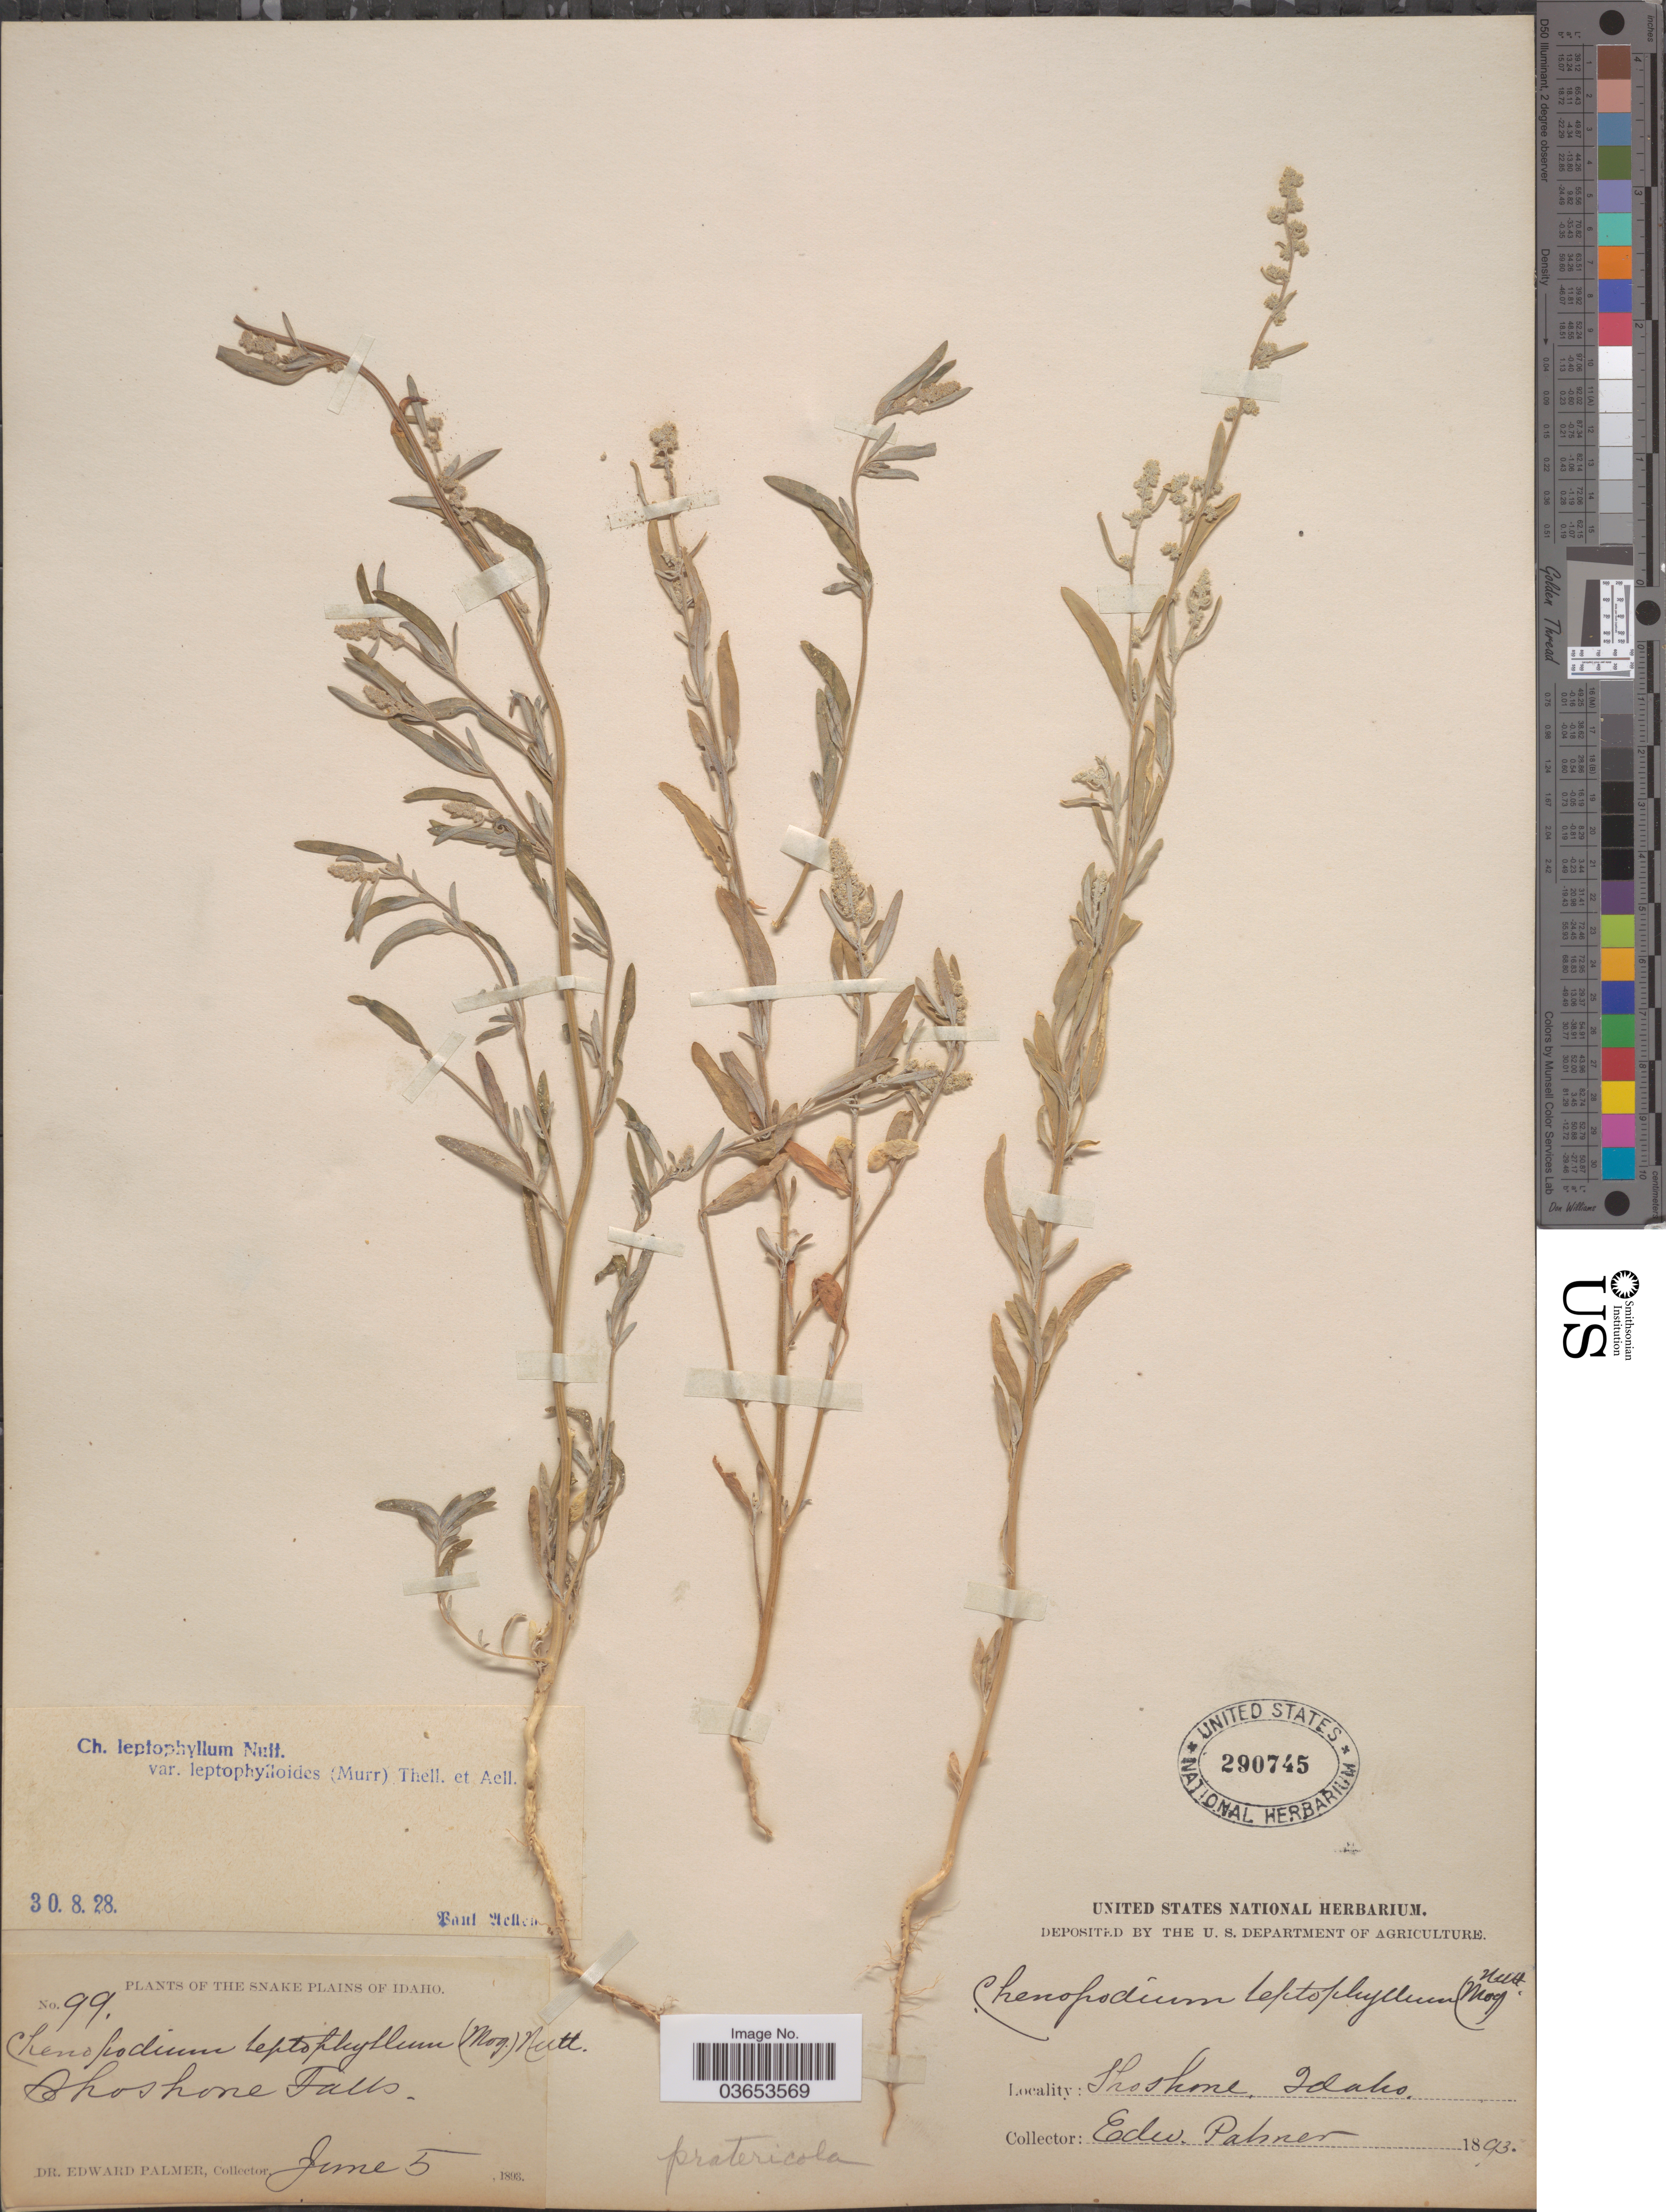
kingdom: Plantae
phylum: Tracheophyta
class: Magnoliopsida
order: Caryophyllales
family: Amaranthaceae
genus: Chenopodium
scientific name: Chenopodium leptophyllum var. leptophylloides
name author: (Murr) Thell. & Aellen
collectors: E. Palmer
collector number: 99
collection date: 1893-06-05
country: United States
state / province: Idaho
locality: Snake Plains of Idaho. Shoshone Falls.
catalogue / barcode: US 290745